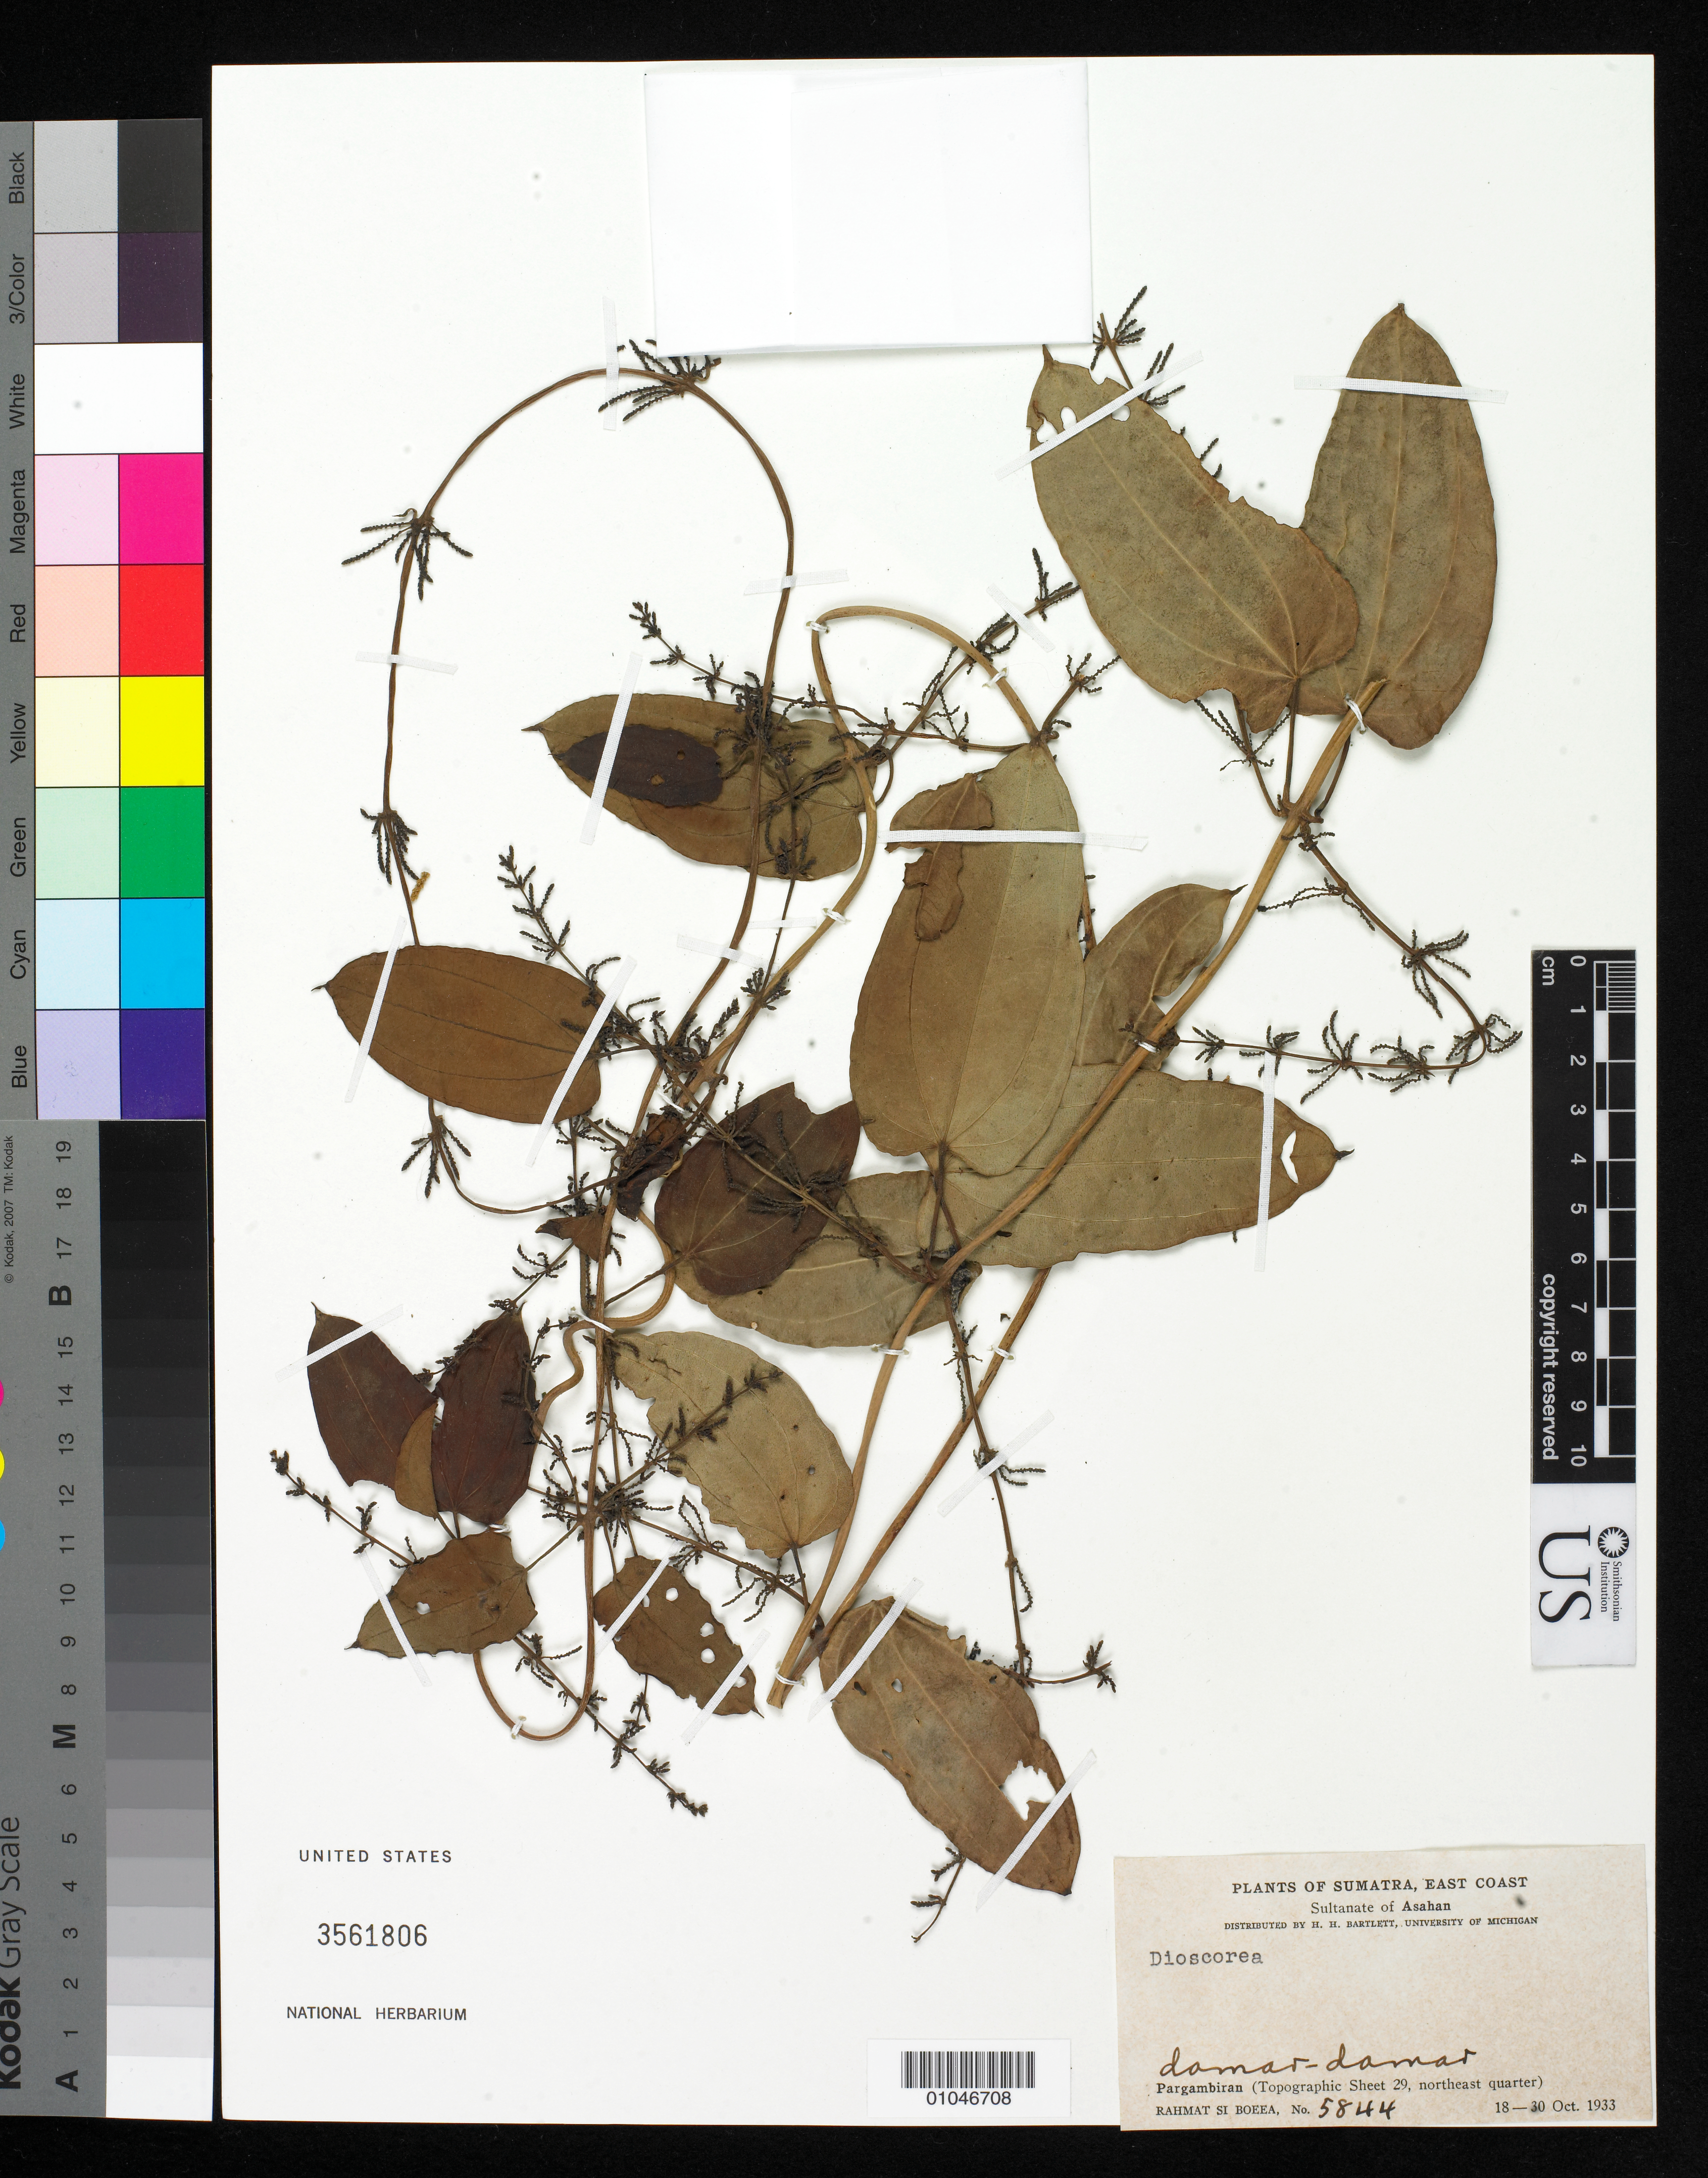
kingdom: Plantae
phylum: Tracheophyta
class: Liliopsida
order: Dioscoreales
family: Dioscoreaceae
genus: Dioscorea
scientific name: Dioscorea sp.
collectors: Rahmat Si Boeea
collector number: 5844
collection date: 1933-10-18/1933-10-30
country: Indonesia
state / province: Sumatra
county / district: Sumatera Utara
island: Sumatra I.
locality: (East Coast) Pargambiran, Sultanate of Asahan, Sumatra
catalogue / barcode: US 3561806